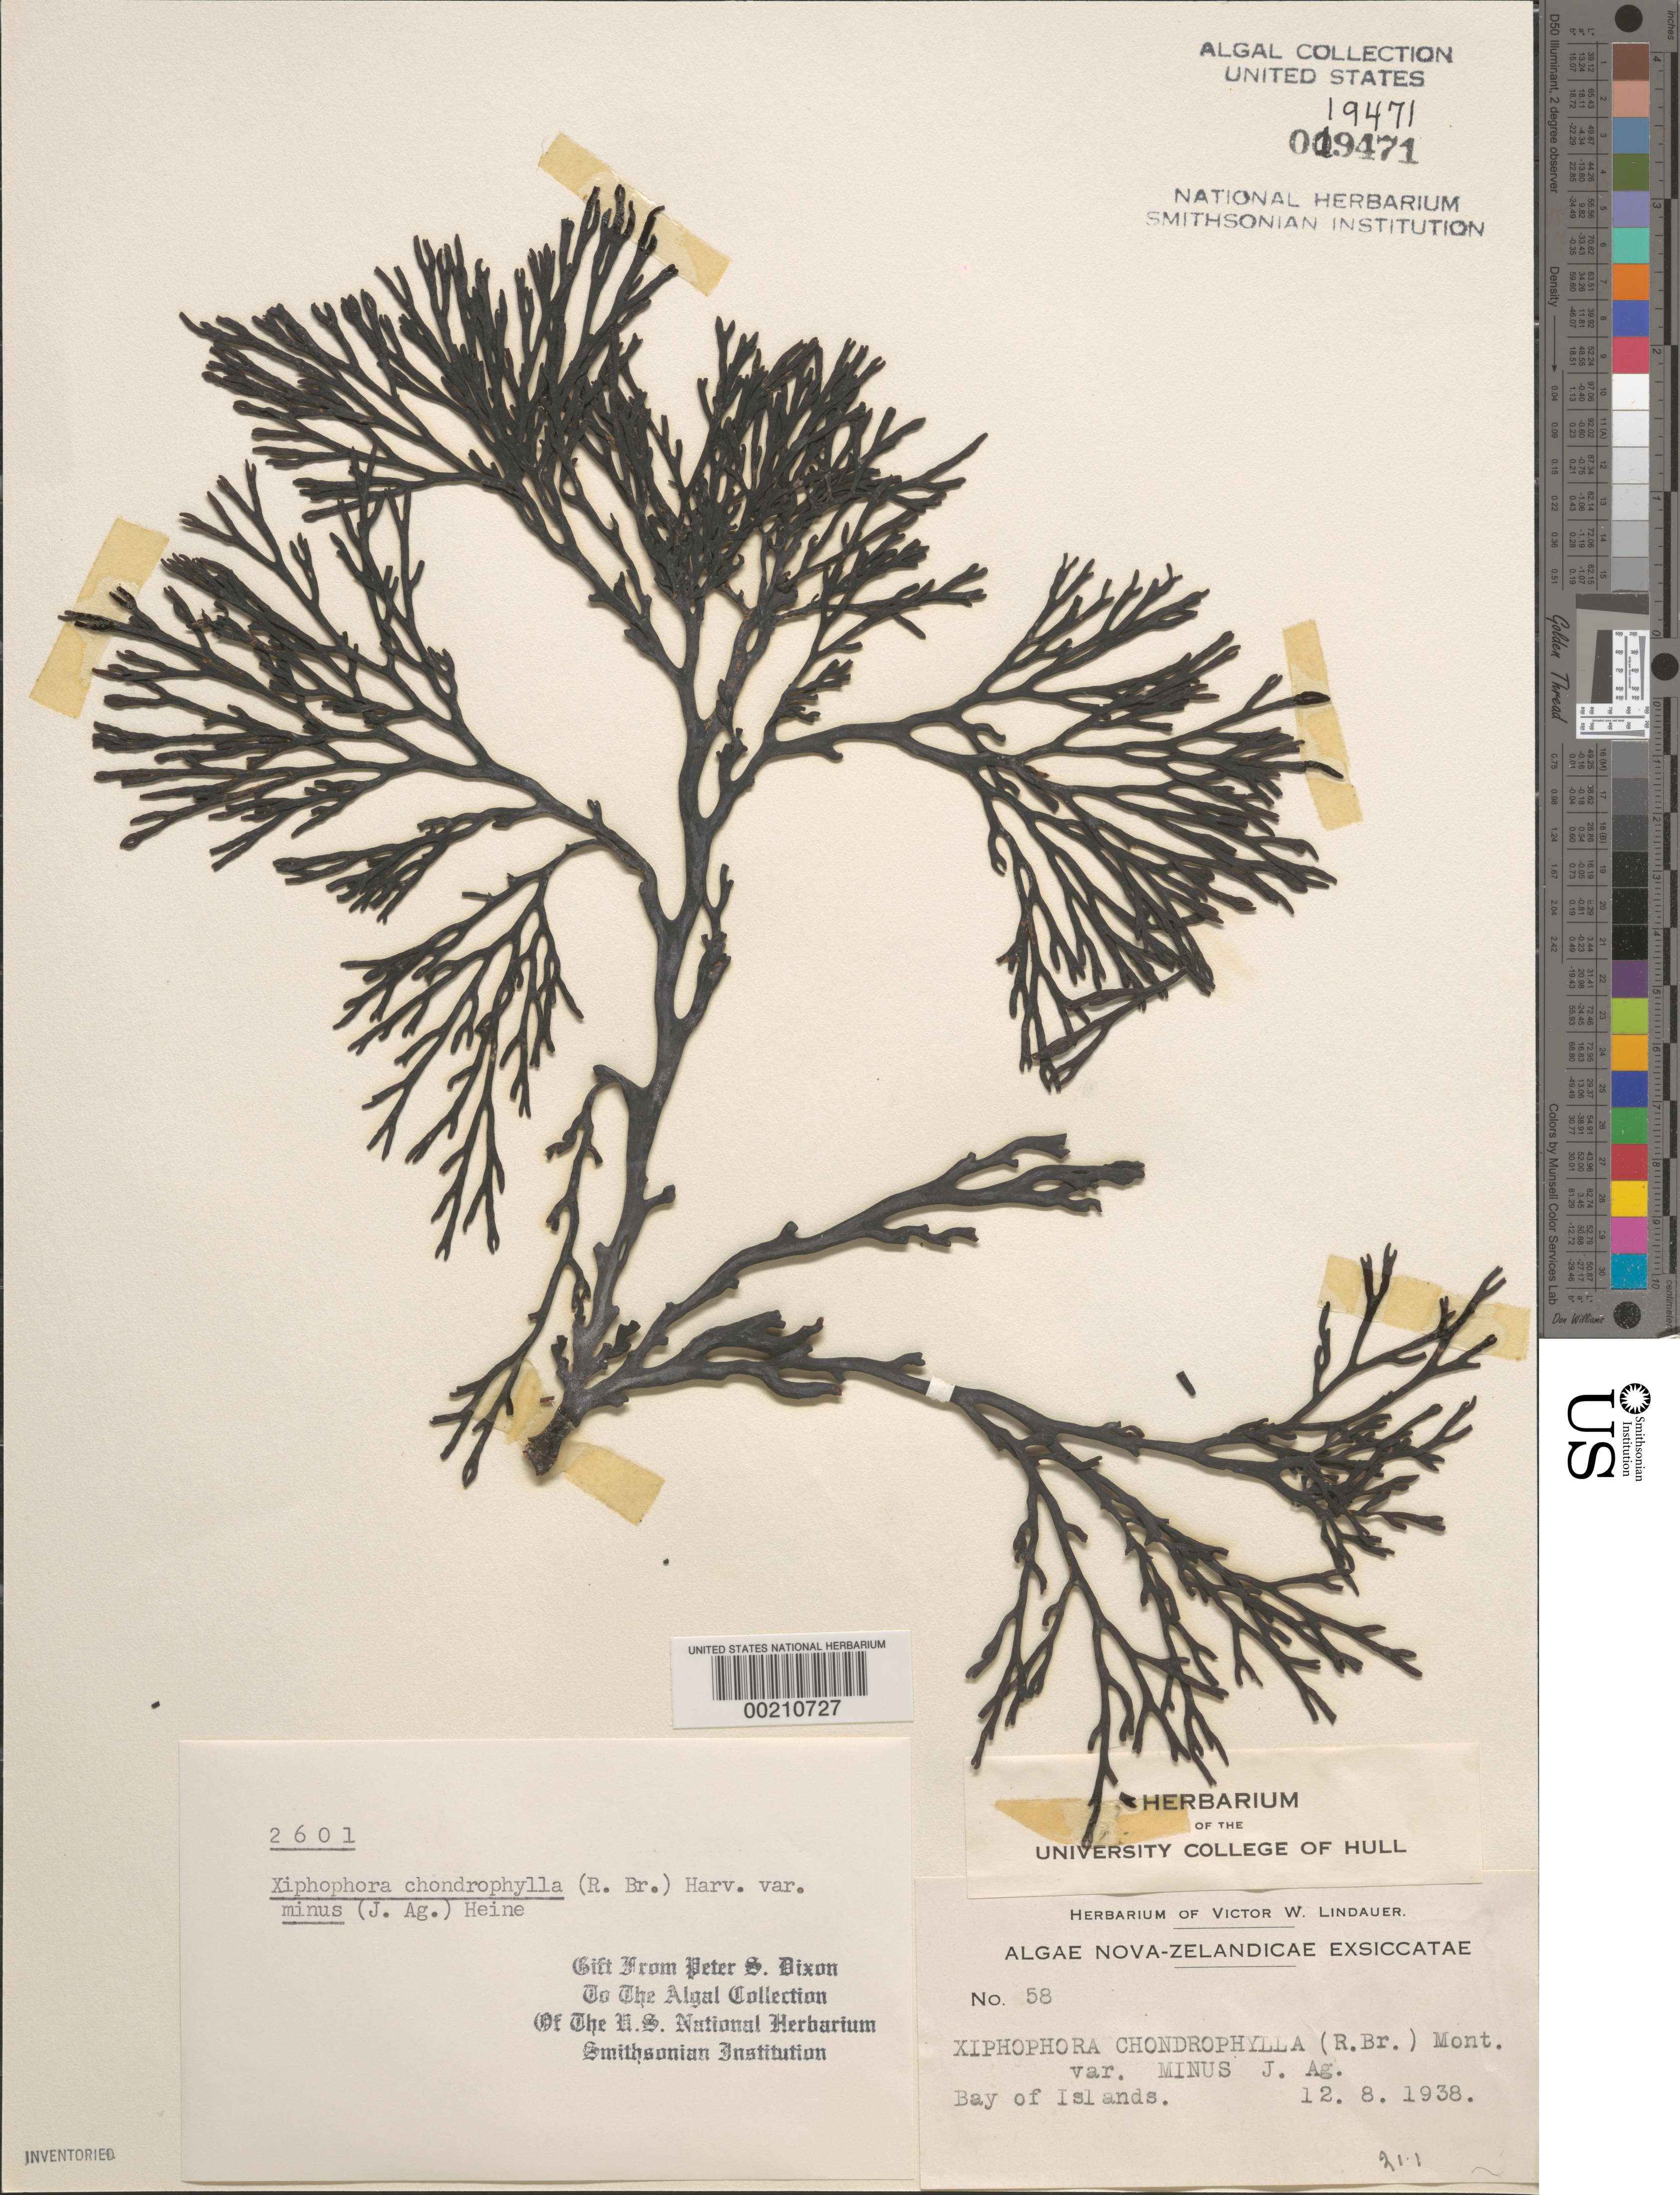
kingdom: Chromista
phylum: Ochrophyta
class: Phaeophyceae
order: Fucales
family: Xiphophoraceae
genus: Xiphophora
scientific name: Xiphophora chondrophylla var. minus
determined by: Dixon, P. S.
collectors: V. Lindauer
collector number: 58 & PSD 2601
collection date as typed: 12 Aug 1938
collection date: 1938-08-12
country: New Zealand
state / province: Northland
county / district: Far North District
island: North Island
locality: Bay of Islands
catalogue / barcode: US 19471